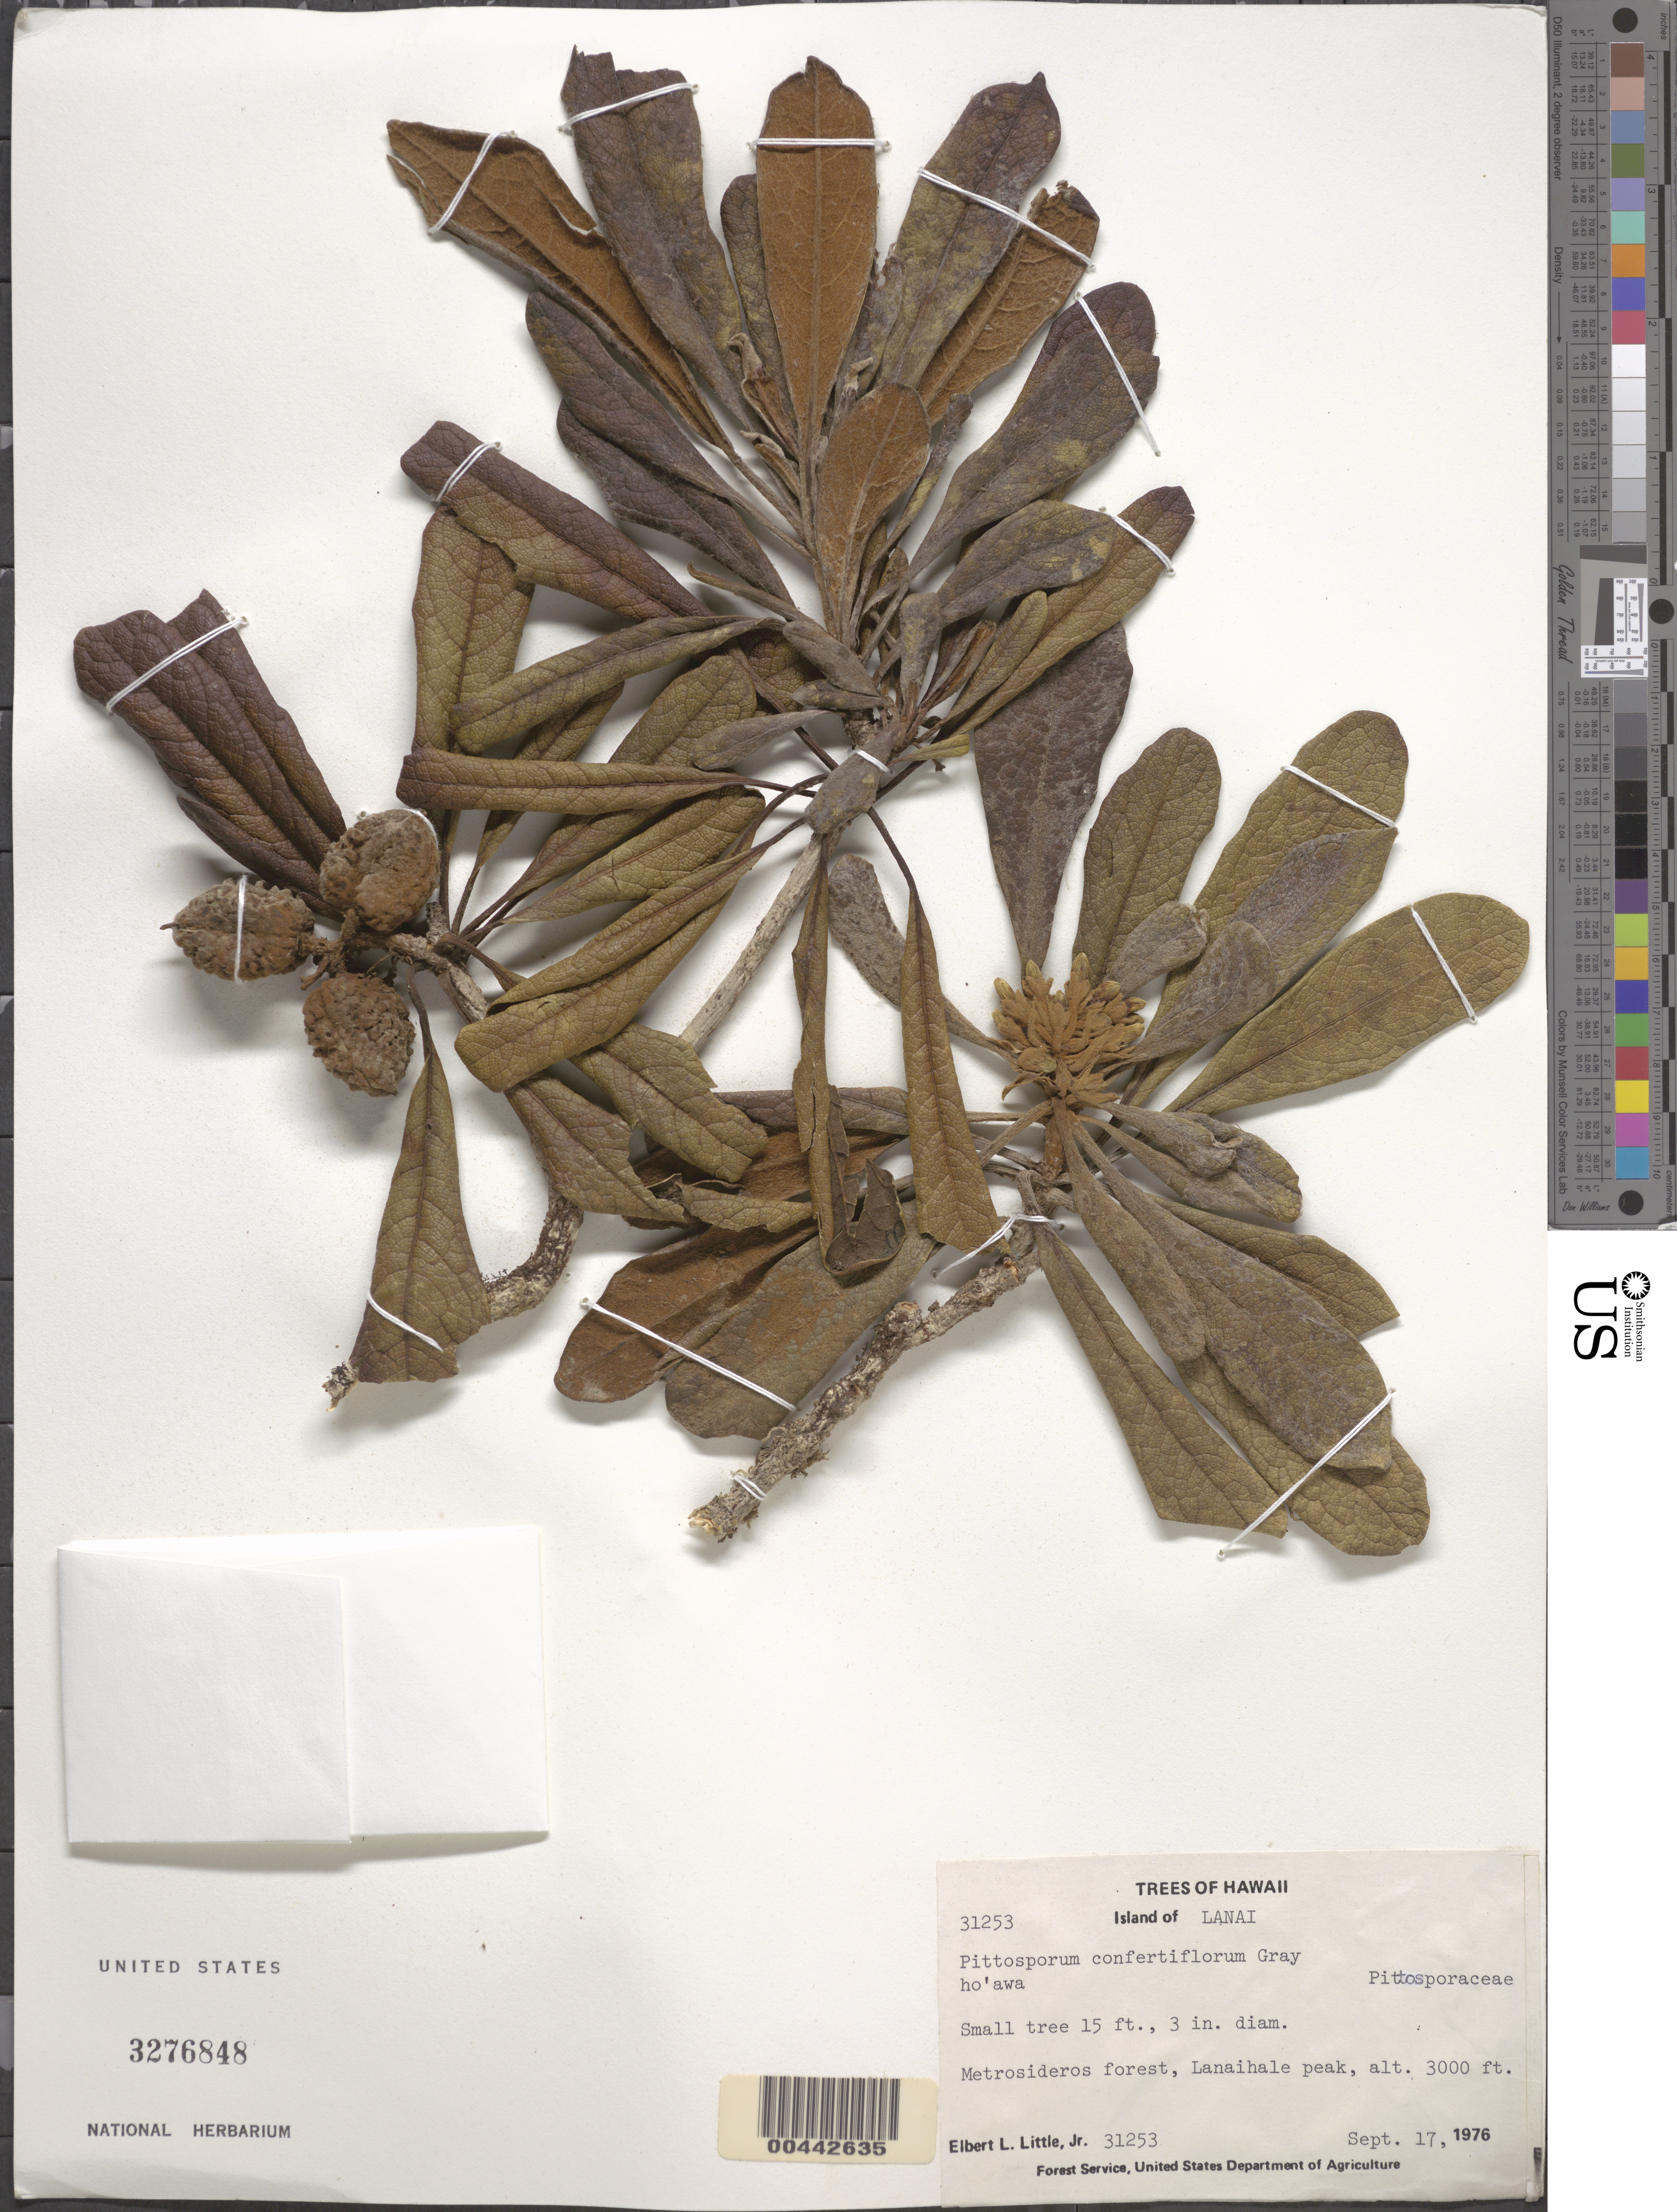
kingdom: Plantae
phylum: Tracheophyta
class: Magnoliopsida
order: Apiales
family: Pittosporaceae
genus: Pittosporum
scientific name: Pittosporum confertiflorum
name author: A. Gray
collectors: E. L. Little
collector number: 31253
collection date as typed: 17 Sep 1976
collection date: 1976-09-17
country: United States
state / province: Hawaii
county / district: Maui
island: Lana'i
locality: Lanaihale peak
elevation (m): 914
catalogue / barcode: US 3276848